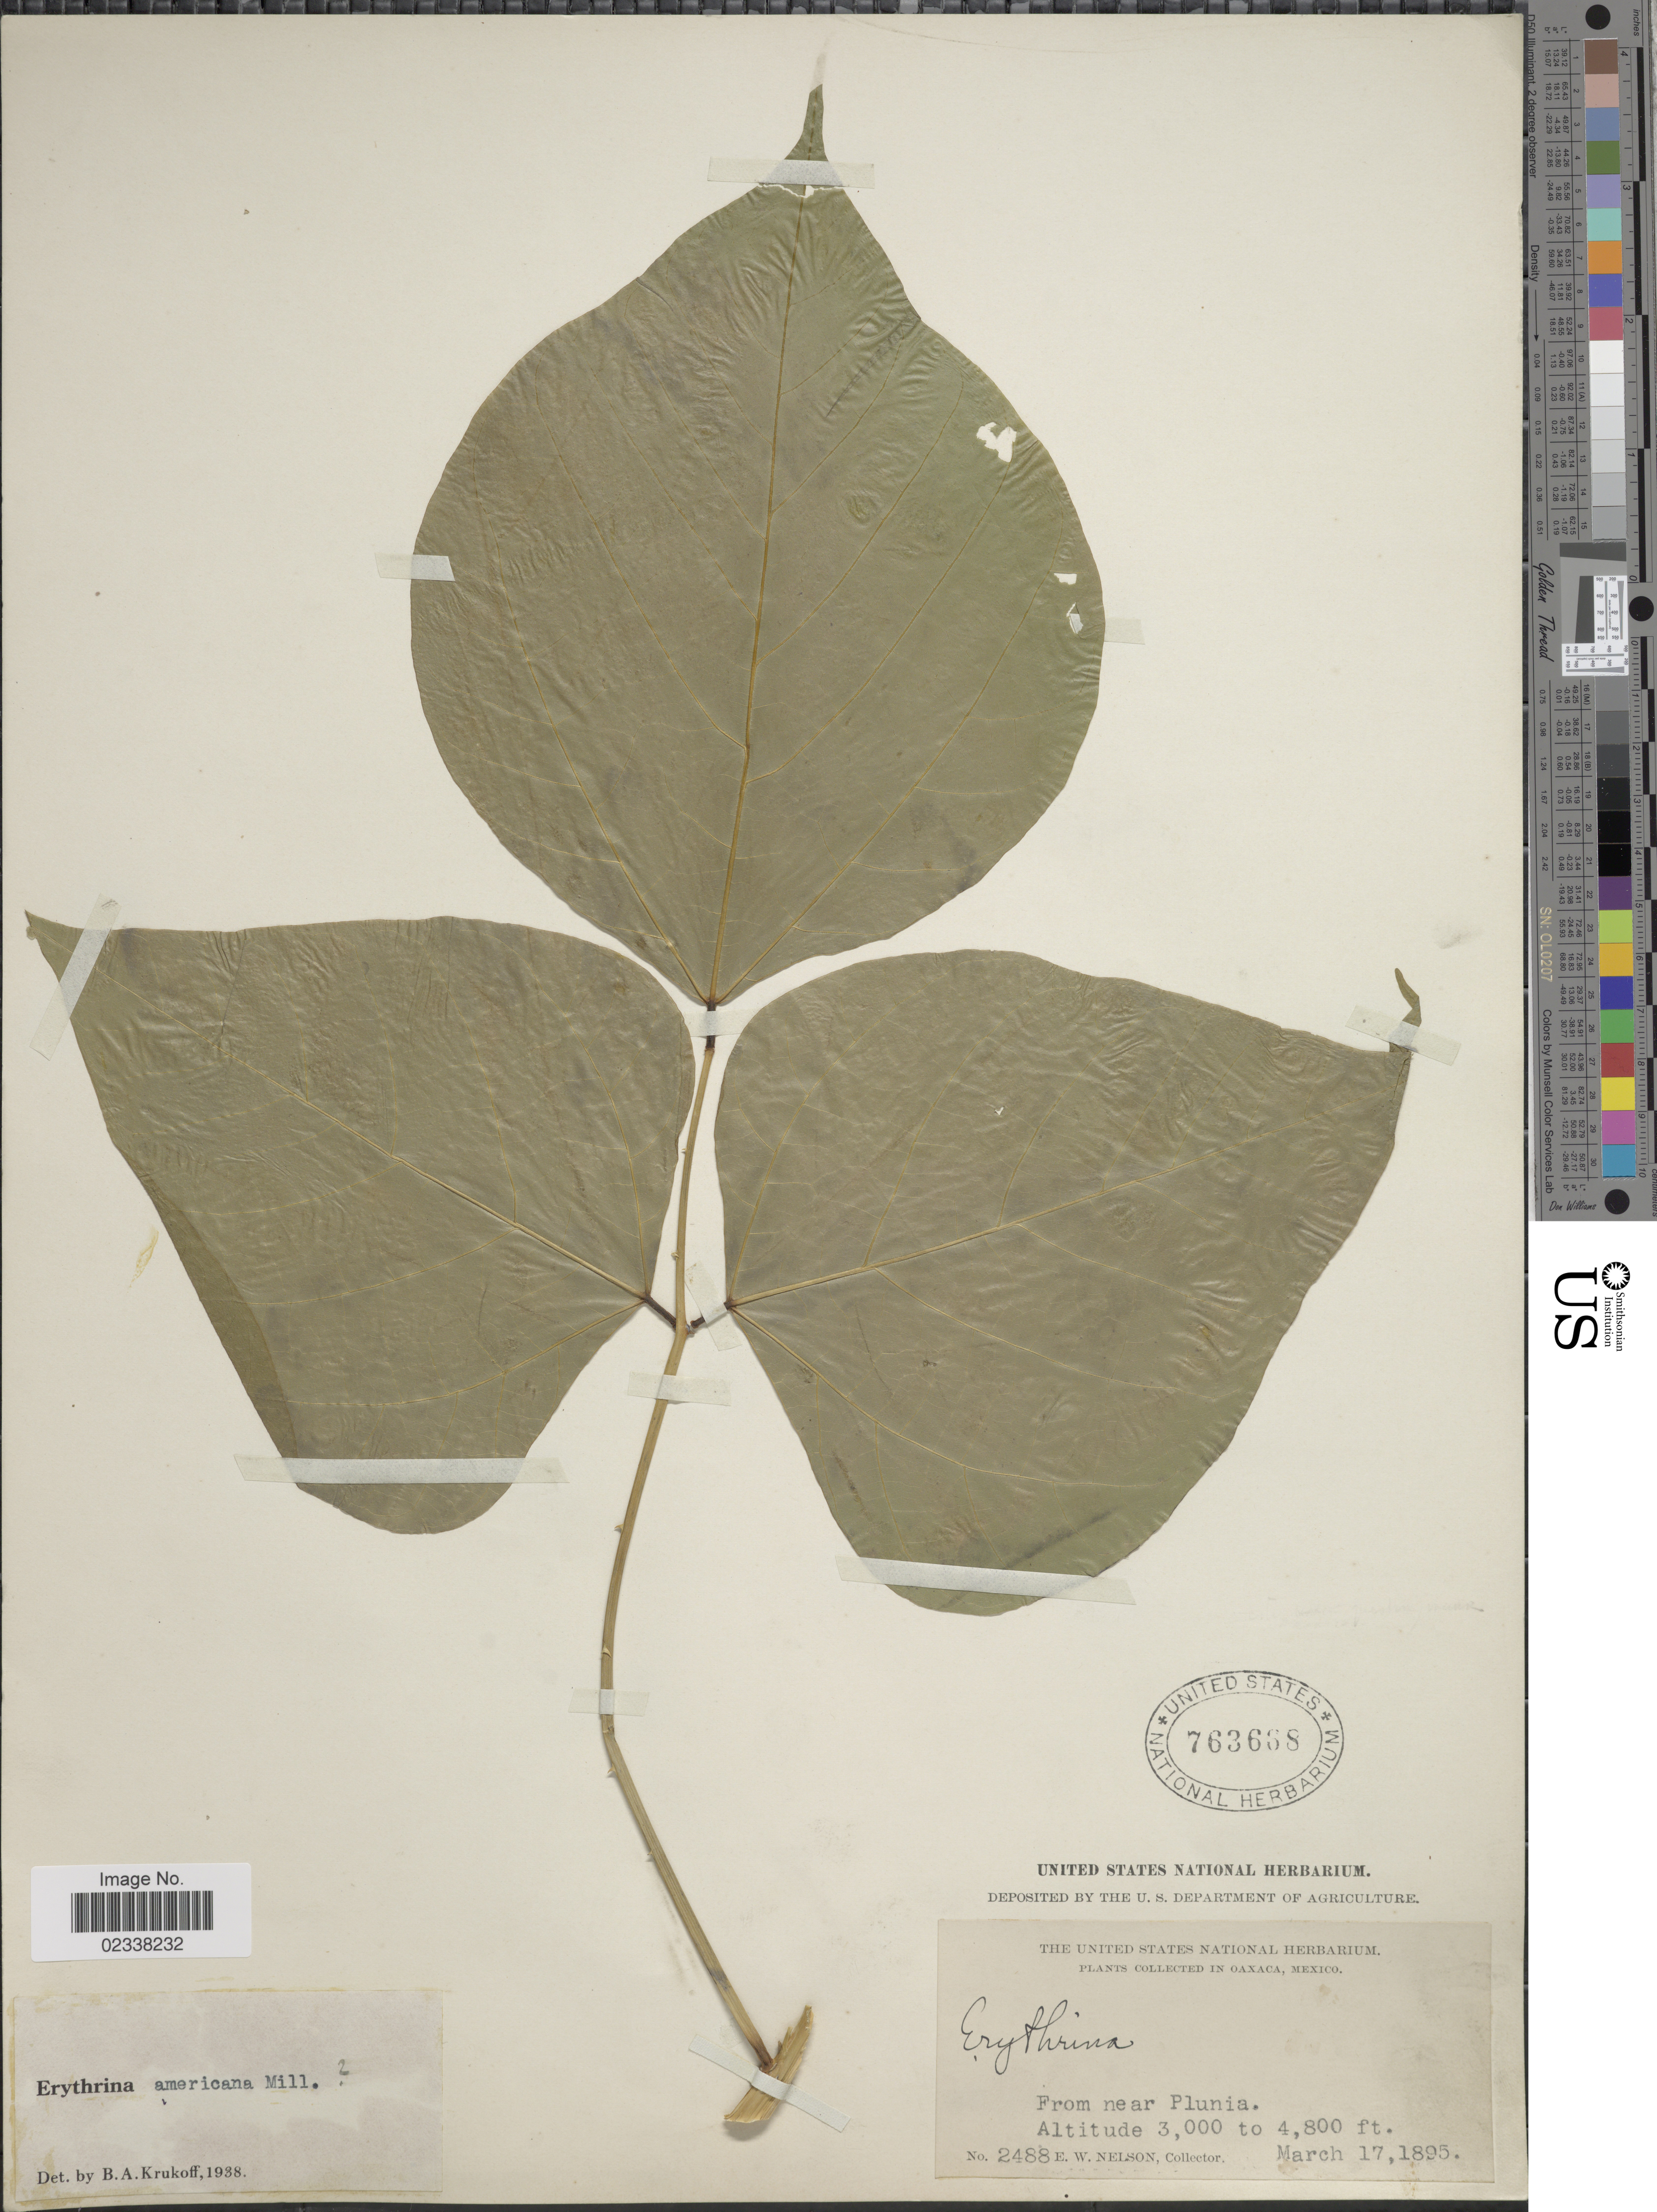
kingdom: Plantae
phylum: Tracheophyta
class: Magnoliopsida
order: Fabales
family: Fabaceae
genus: Erythrina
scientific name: Erythrina americana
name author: Mill.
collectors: E. W. Nelson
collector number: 2488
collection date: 1895-03-17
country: Mexico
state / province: Oaxaca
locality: From near Plunia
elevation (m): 914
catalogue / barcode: US 763668